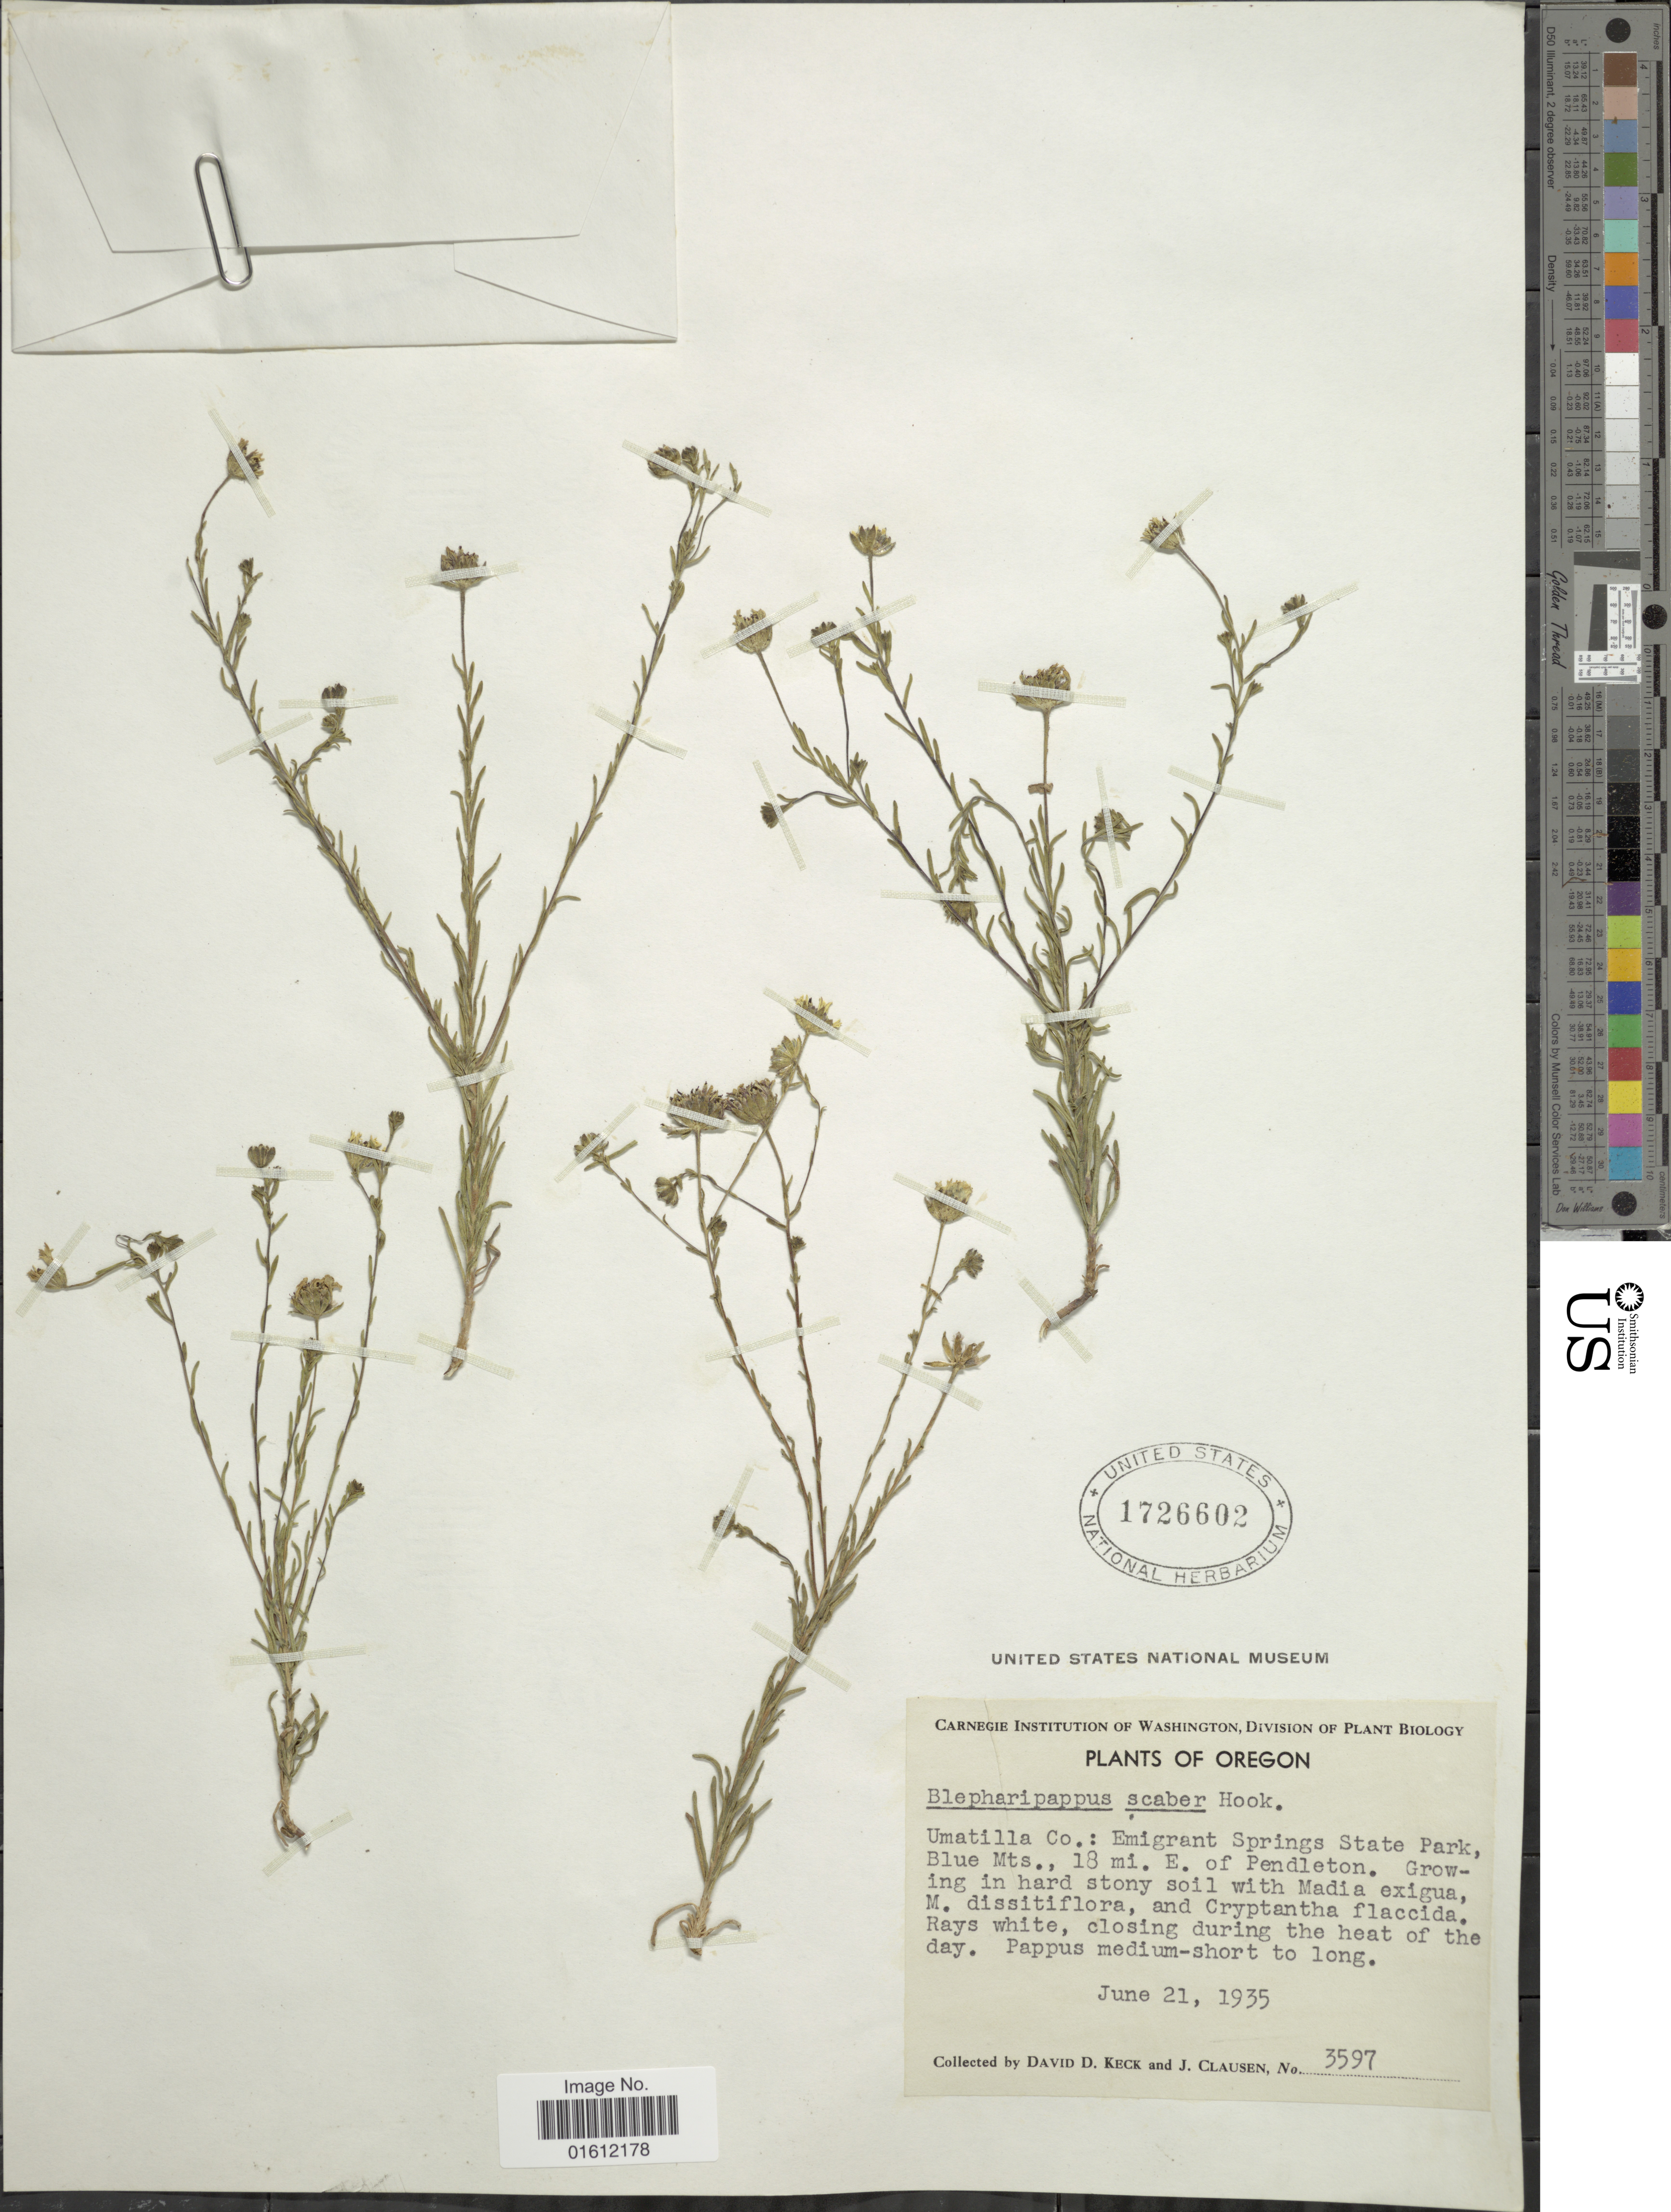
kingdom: Plantae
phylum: Tracheophyta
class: Magnoliopsida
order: Asterales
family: Asteraceae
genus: Blepharipappus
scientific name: Blepharipappus scaber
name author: Hook.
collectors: D. D. Keck & J. Clausen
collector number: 3597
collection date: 1935-06-21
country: United States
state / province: Oregon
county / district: Umatilla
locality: Umatilla Co: Emigrant Springs State Park, Blue Mts., 18 mi. E of Pendleton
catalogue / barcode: US 1726602